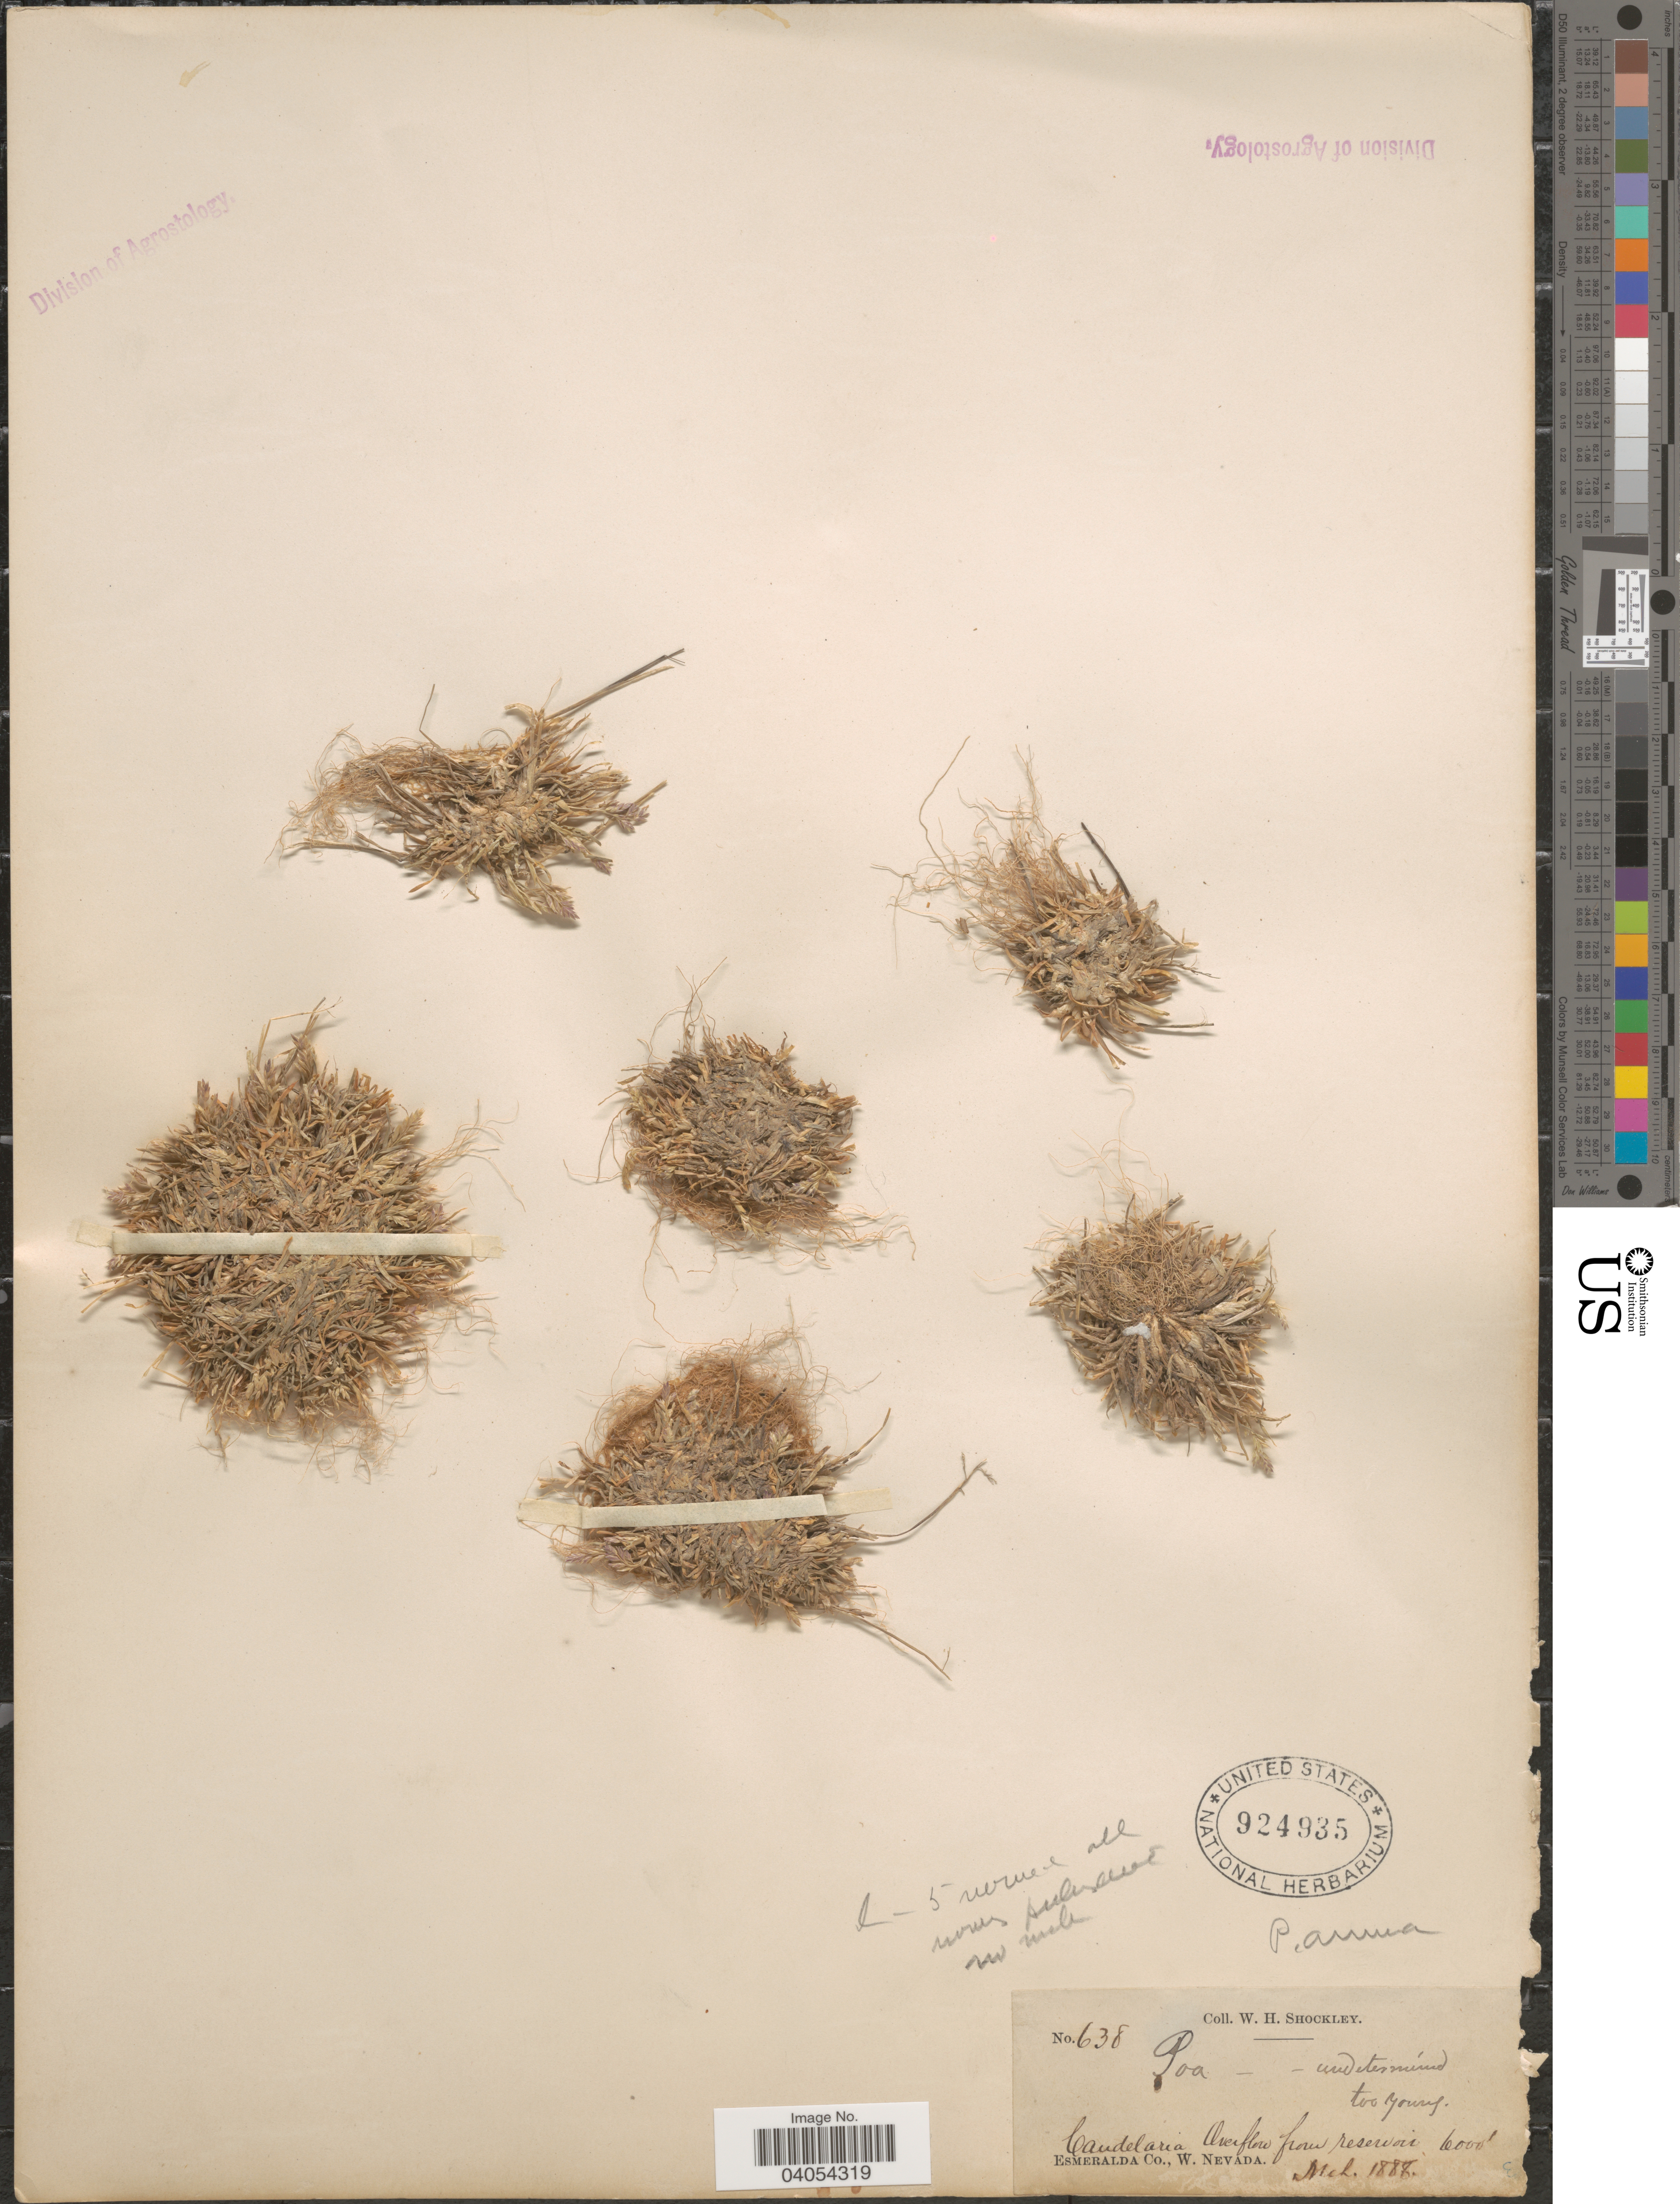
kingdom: Plantae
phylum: Tracheophyta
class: Liliopsida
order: Poales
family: Poaceae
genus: Poa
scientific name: Poa annua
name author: L.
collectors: W. Shockley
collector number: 638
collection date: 1888-03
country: United States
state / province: Nevada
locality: Candelaria Overflow from reservoir. Esmeralda Co., W. Nevada.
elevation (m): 1829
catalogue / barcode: US 924935